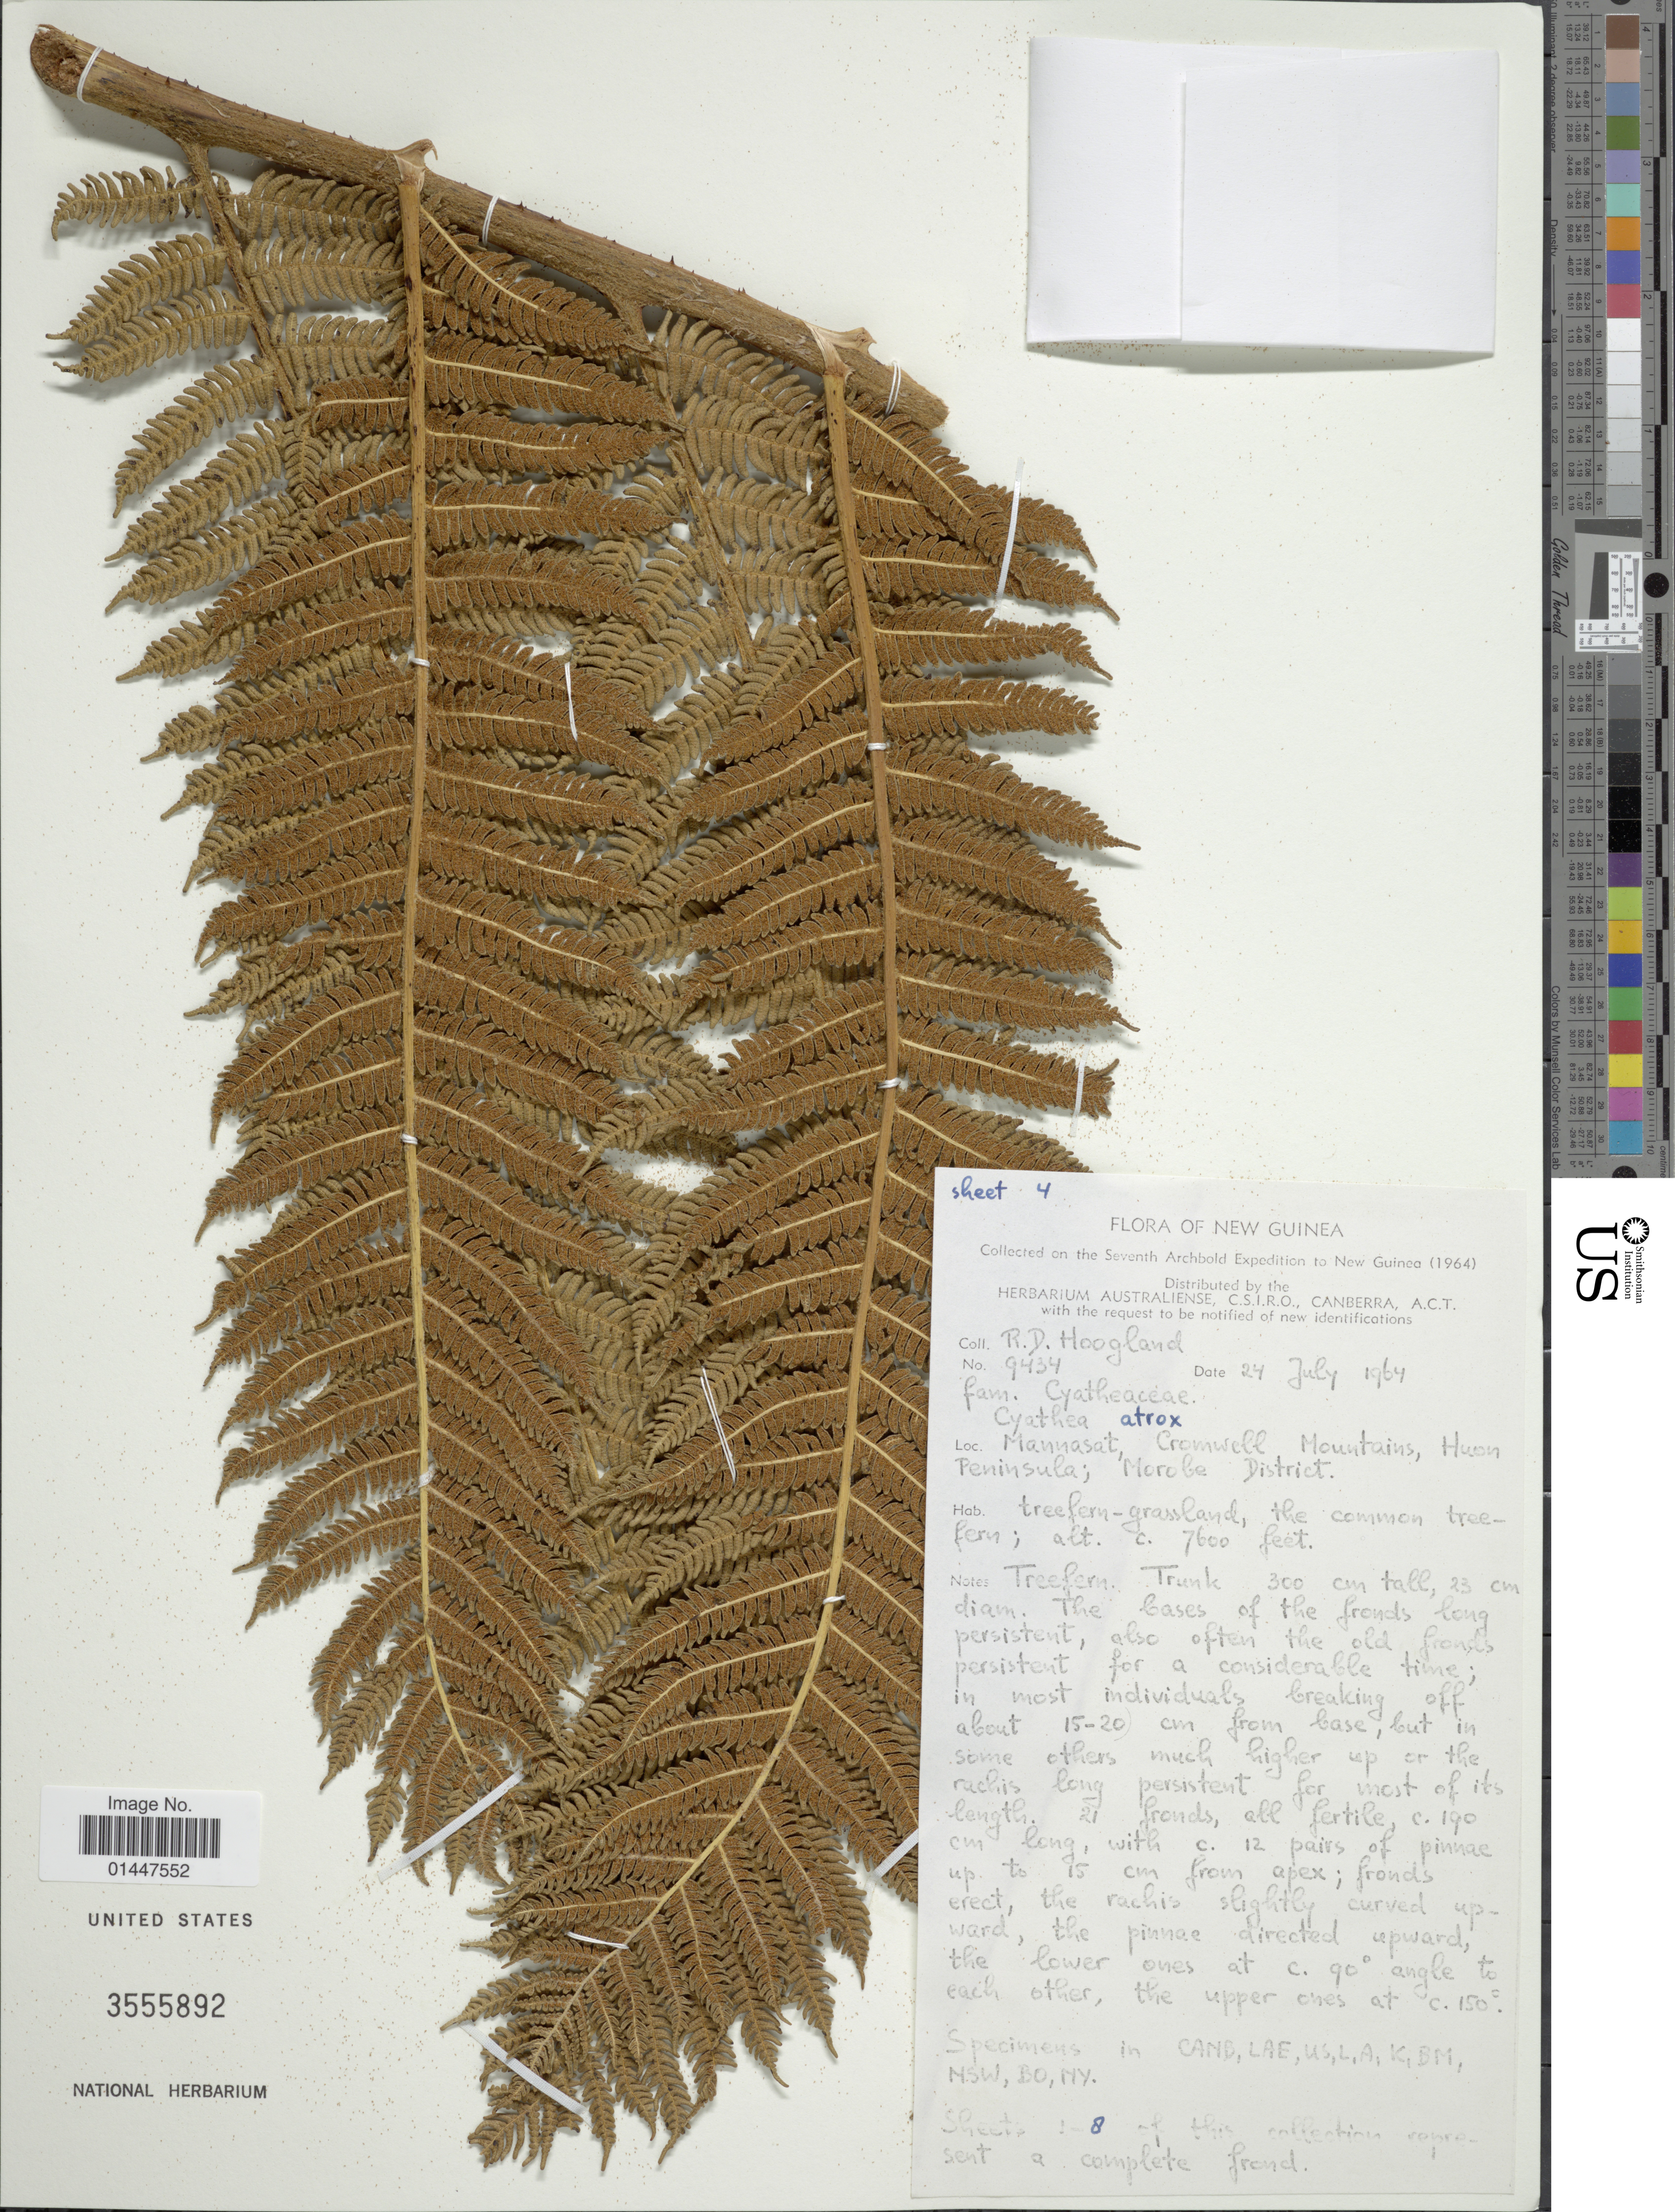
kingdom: Plantae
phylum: Tracheophyta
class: Polypodiopsida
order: Cyatheales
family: Cyatheaceae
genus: Sphaeropteris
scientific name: Sphaeropteris atrox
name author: (C. Chr.) R.M. Tryon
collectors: R. D. Hoogland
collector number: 9434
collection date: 1964-07-24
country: Papua New Guinea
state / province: Morobe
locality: New Guinea. Mannasat, Cromwell Mountains, Huon Peninsula; Morobe District.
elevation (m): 2316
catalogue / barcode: US 3555892